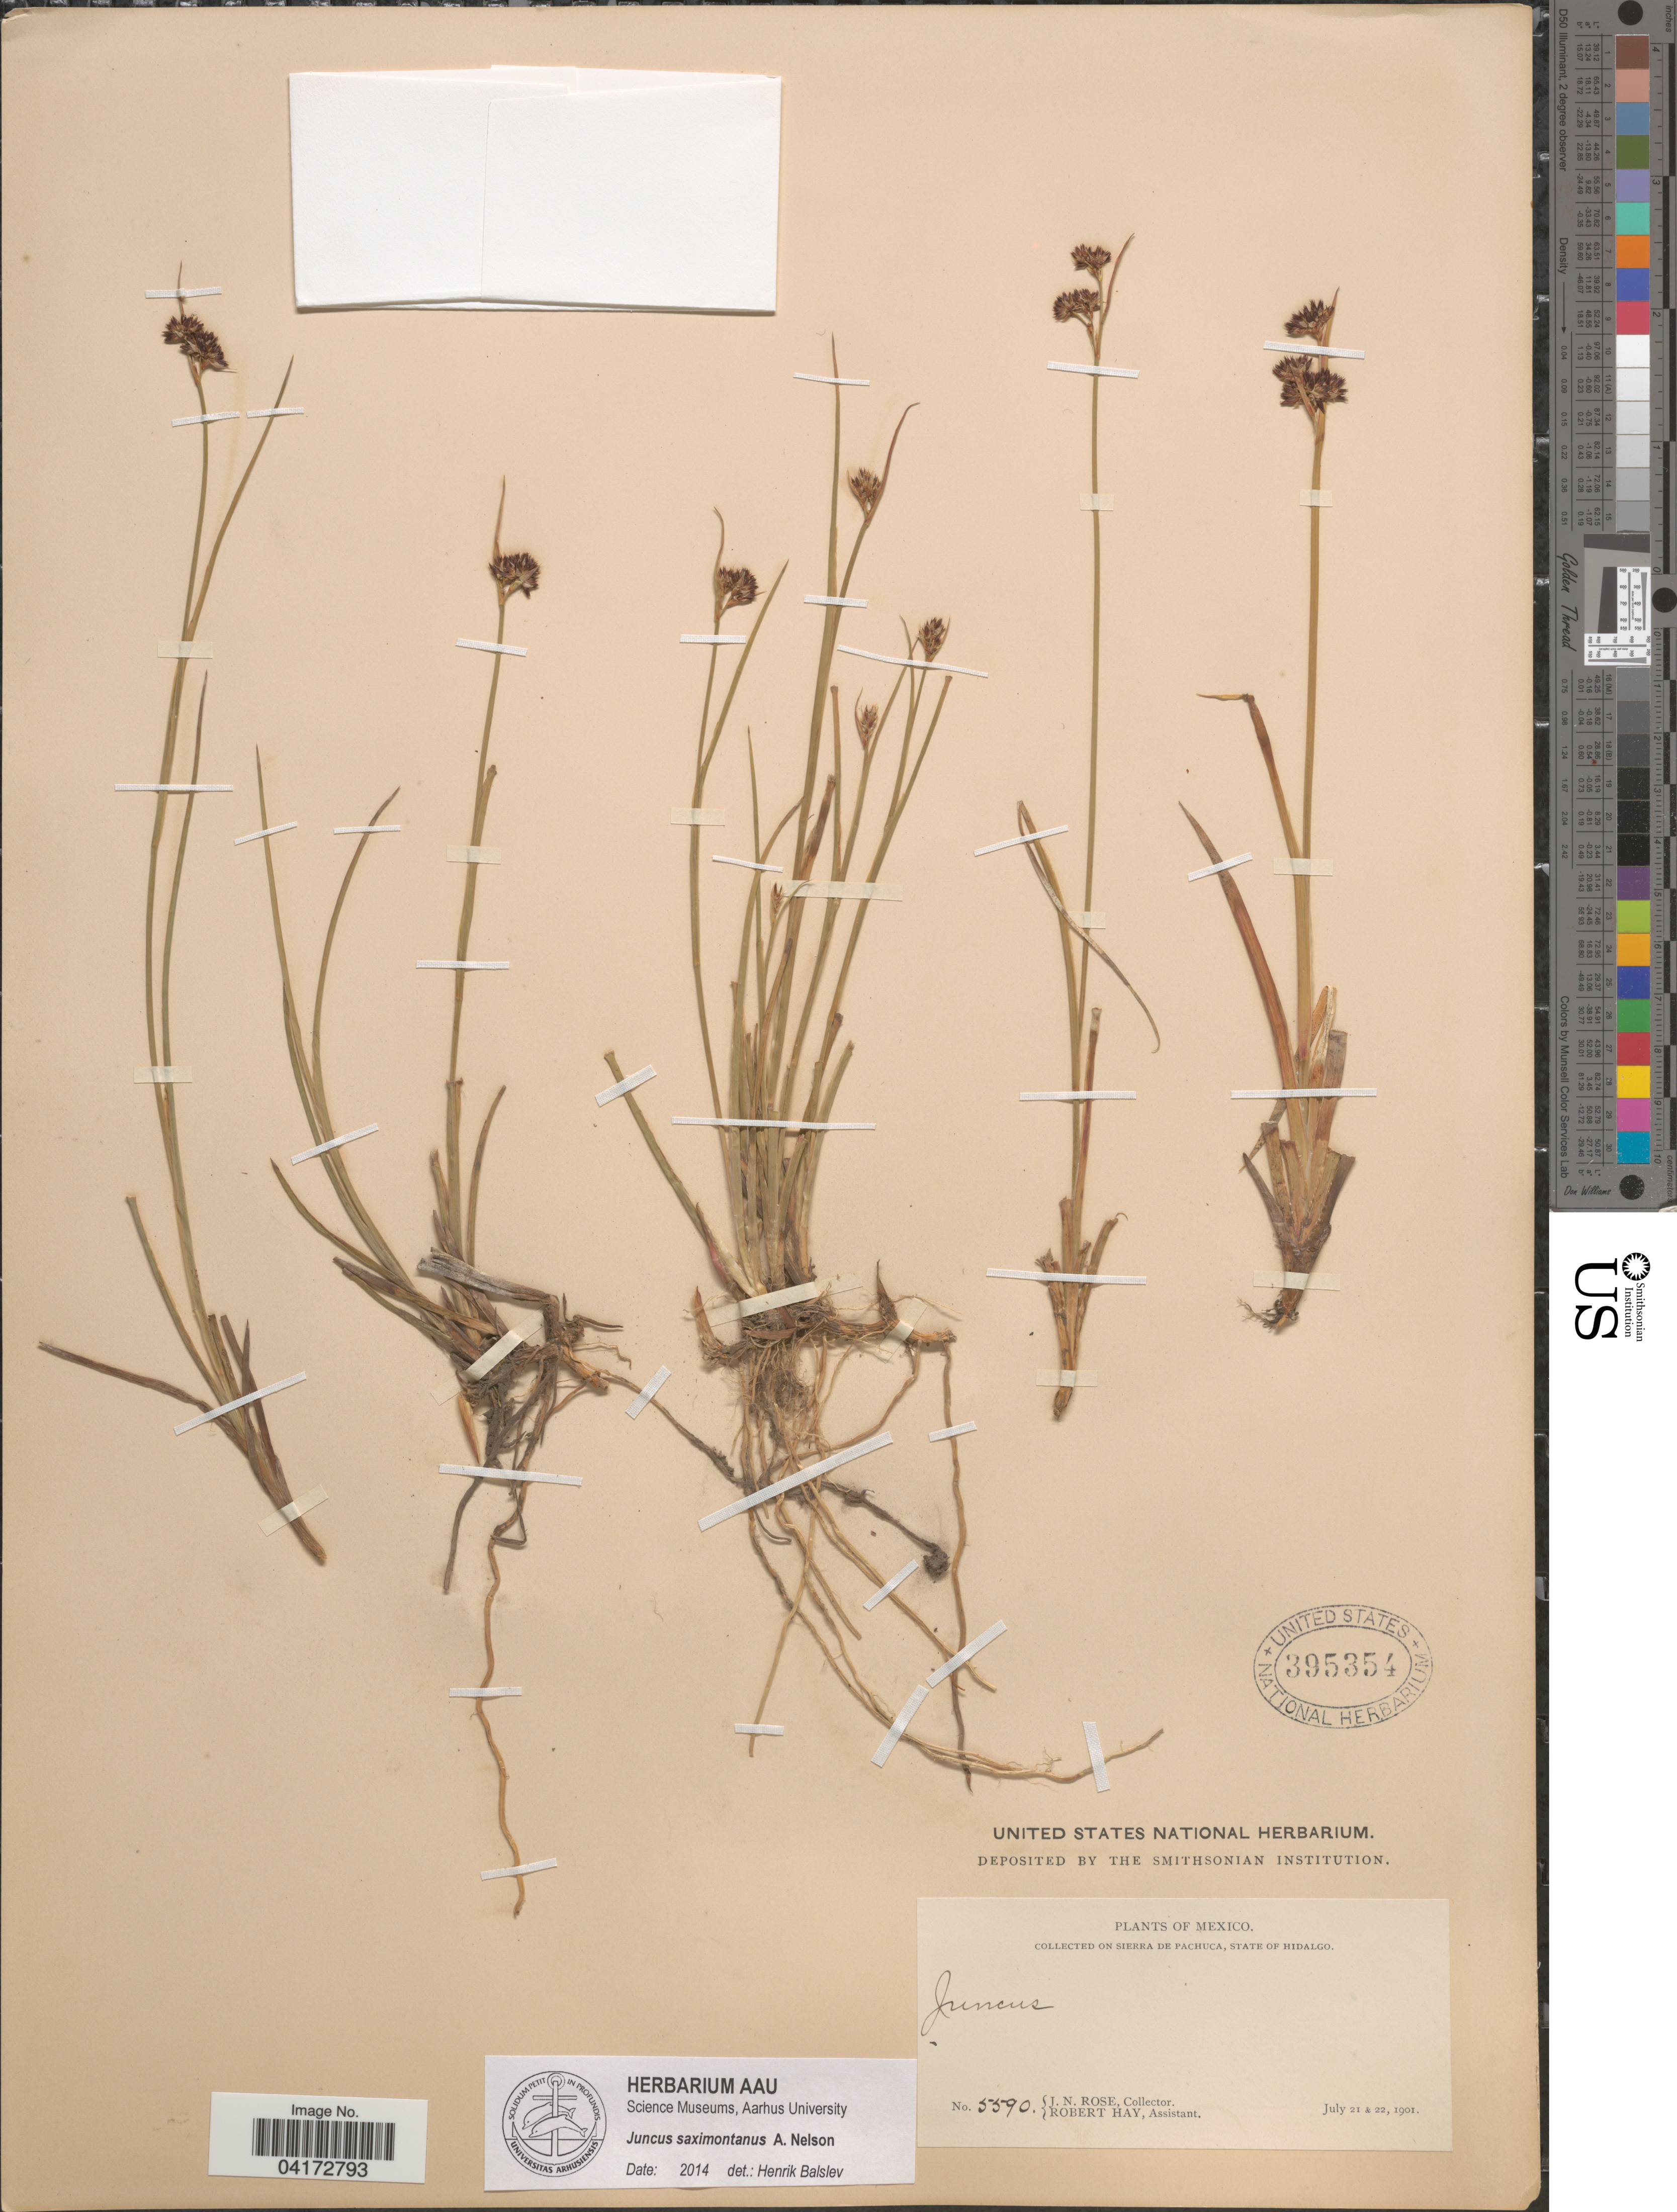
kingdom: Plantae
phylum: Tracheophyta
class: Liliopsida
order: Poales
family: Juncaceae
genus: Juncus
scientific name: Juncus saximontanus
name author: A. Nelson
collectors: J. N. Rose & R. Hay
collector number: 5590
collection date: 1901-07-21/1901-07-22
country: Mexico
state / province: Hidalgo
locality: Sierra de Pachuca.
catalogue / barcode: US 395354